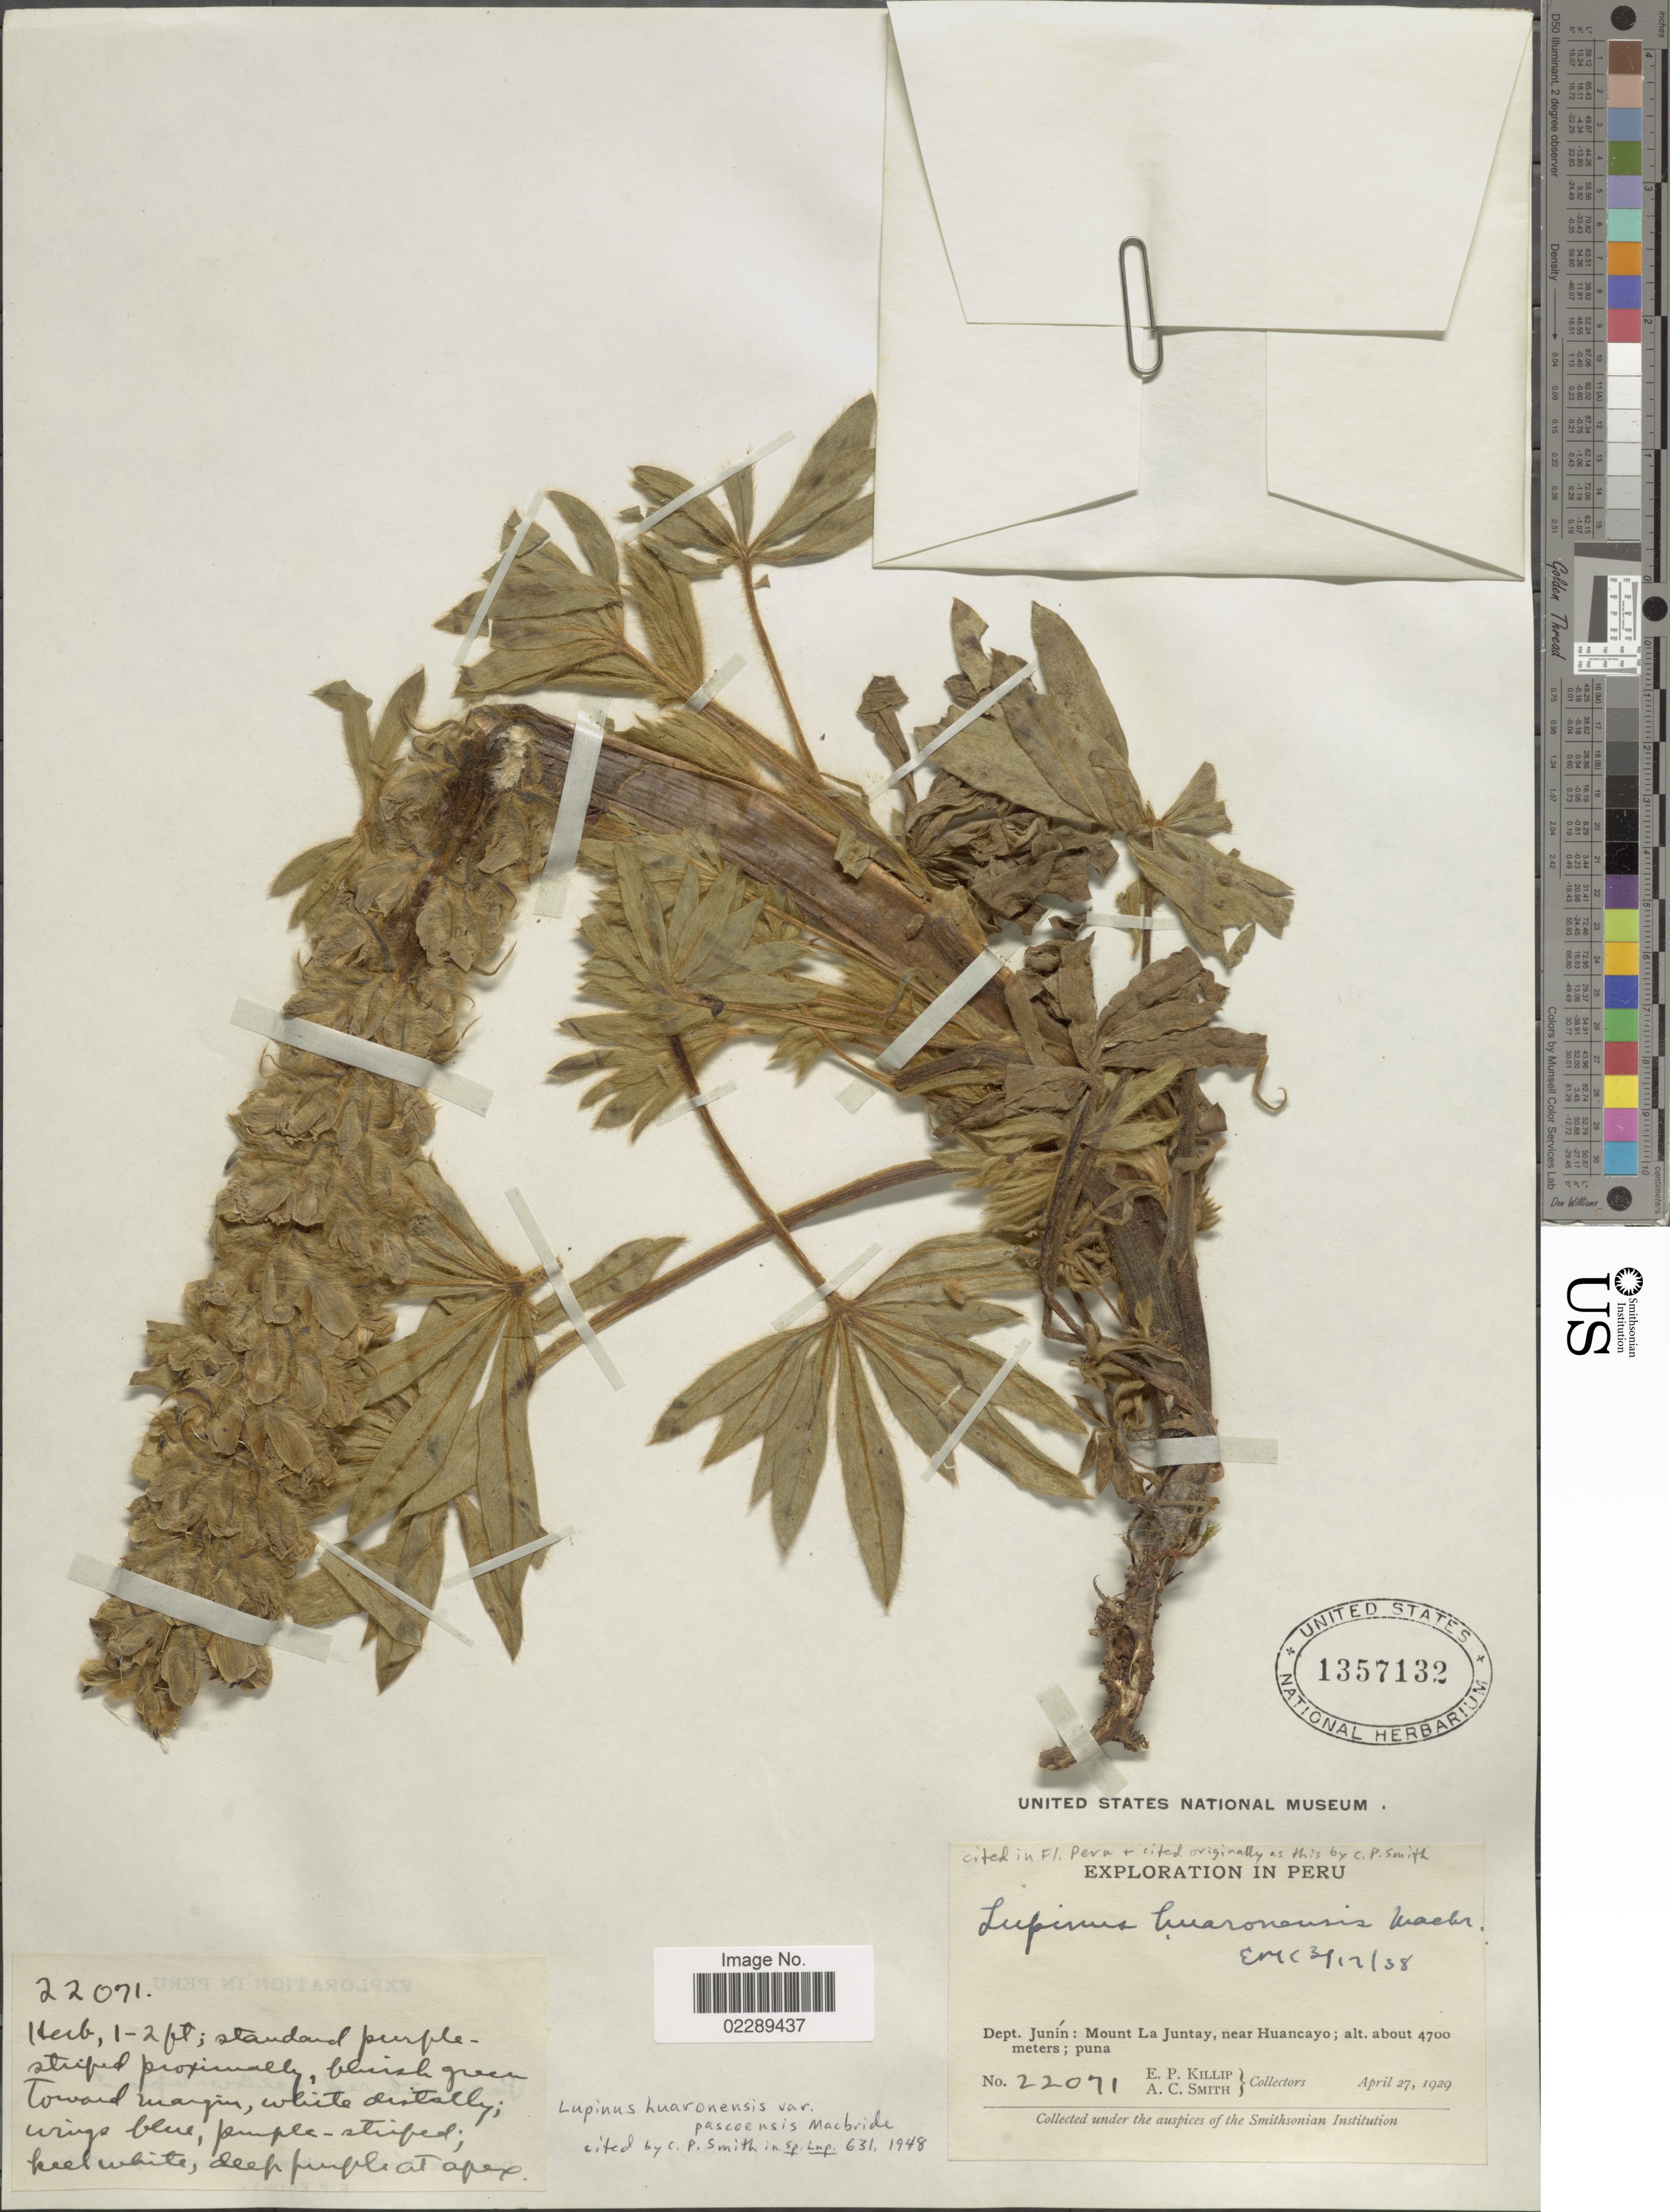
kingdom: Plantae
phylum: Tracheophyta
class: Magnoliopsida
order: Fabales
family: Fabaceae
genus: Lupinus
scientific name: Lupinus huaronensis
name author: J.F. Macbr.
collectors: E. P. Killip & A. C. Smith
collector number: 22071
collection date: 1929-04-27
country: Peru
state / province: Junín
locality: Mount La Juntay, near Huancayo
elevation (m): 4700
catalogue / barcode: US 1357132